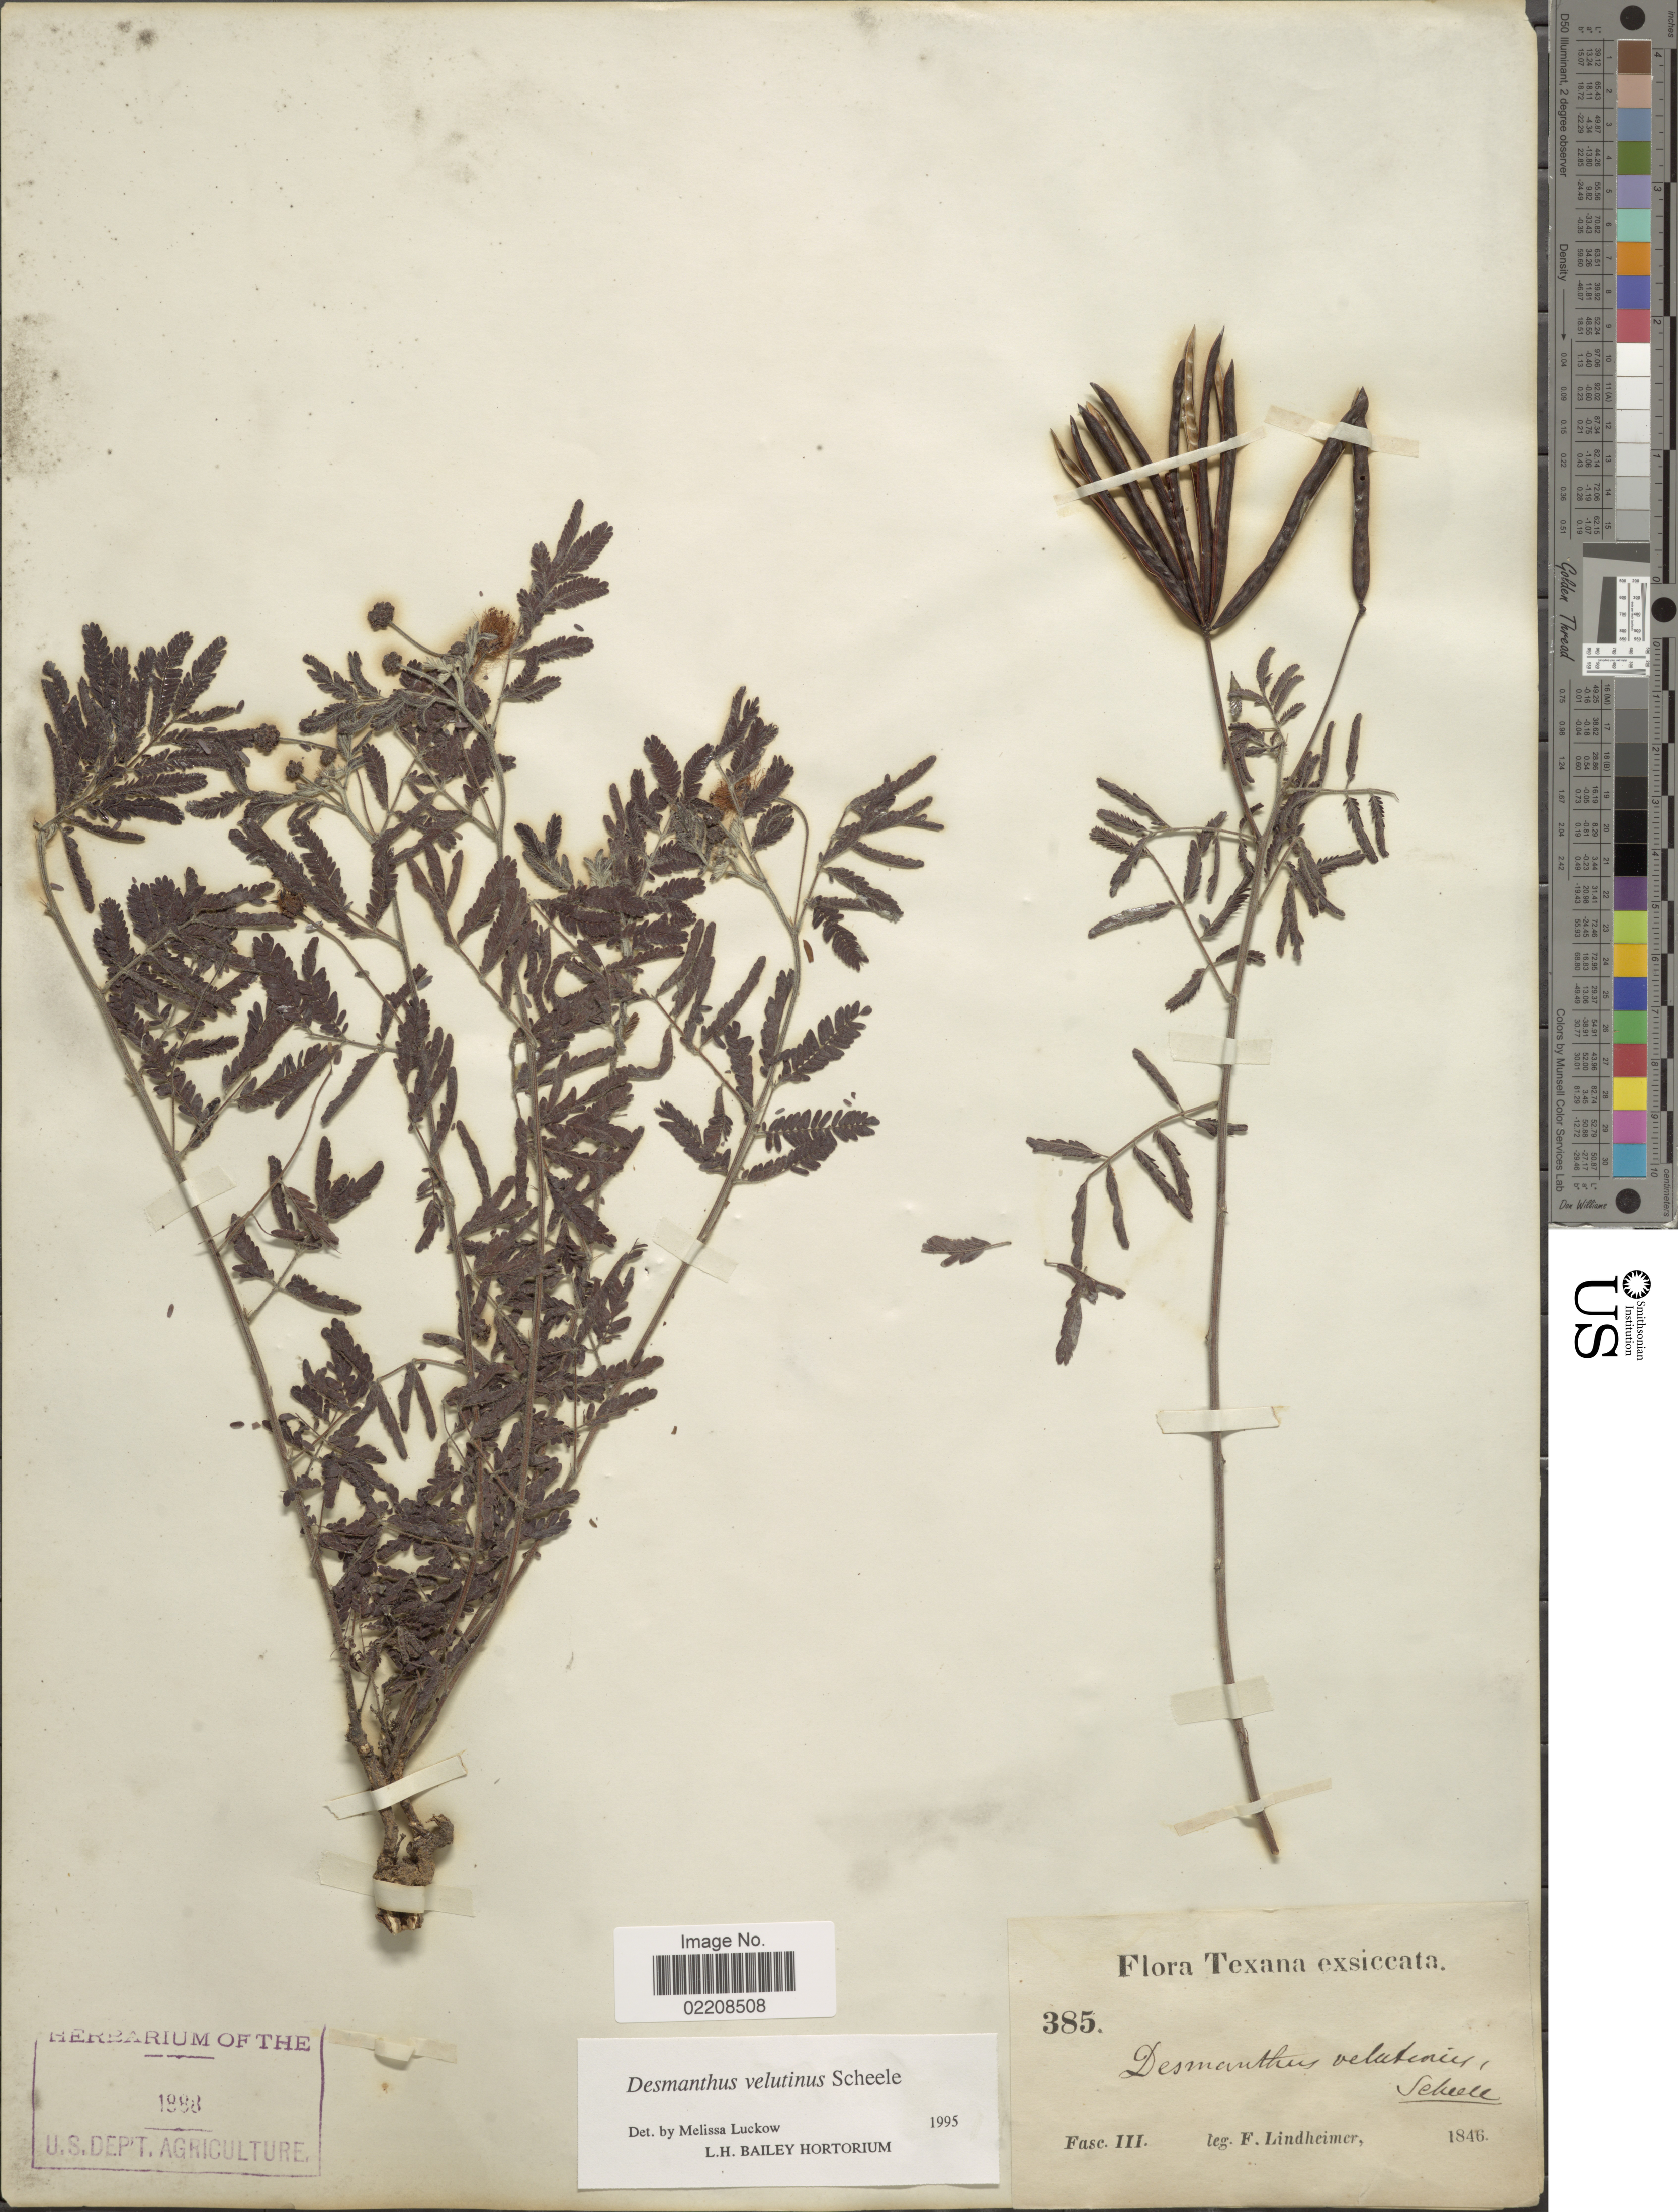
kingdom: Plantae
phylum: Tracheophyta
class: Magnoliopsida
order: Fabales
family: Fabaceae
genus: Desmanthus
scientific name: Desmanthus velutinus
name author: Scheele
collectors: F. Lindheimer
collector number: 385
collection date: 1846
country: United States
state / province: Texas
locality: Texana